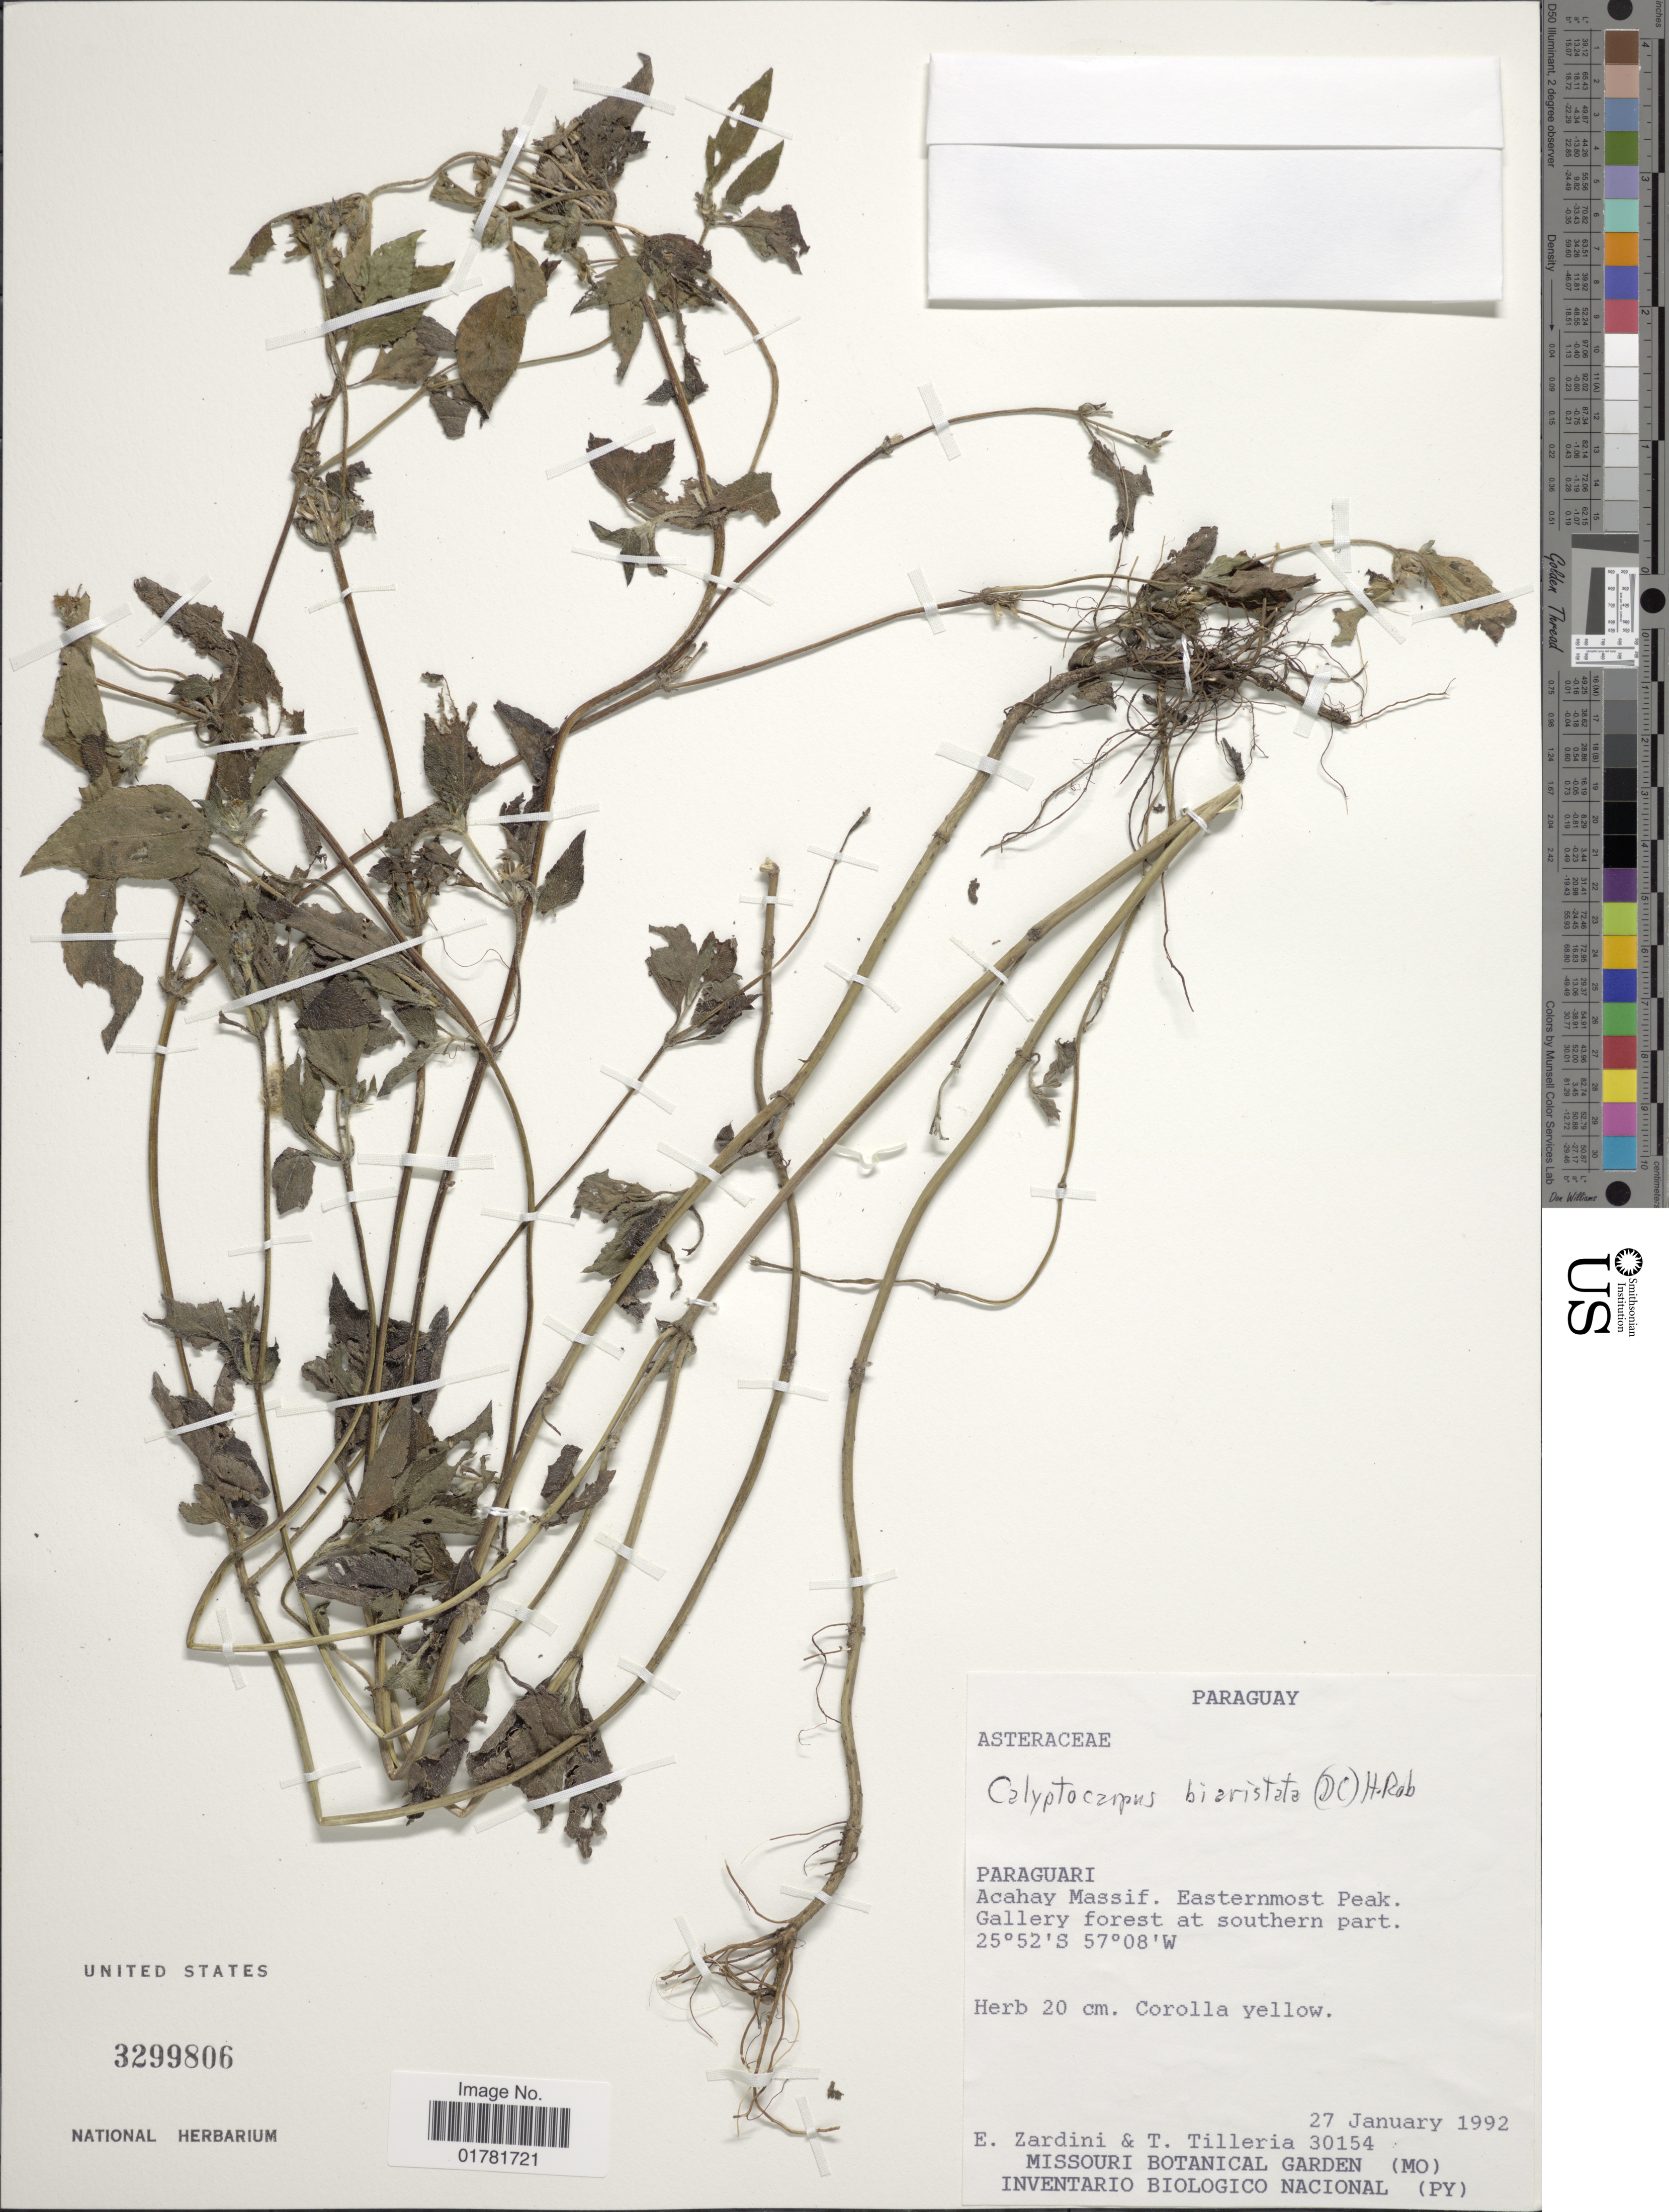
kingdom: Plantae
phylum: Tracheophyta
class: Magnoliopsida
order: Asterales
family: Asteraceae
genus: Calyptocarpus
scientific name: Calyptocarpus baristatus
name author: (DC.) H. Rob.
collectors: E. M. Zardini & T. Tilleria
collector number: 30154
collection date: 1992-01-27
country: Paraguay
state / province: Paraguari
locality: Acahay Massif. easternmost Peak. gallery forest at southern part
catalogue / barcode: US 3299806